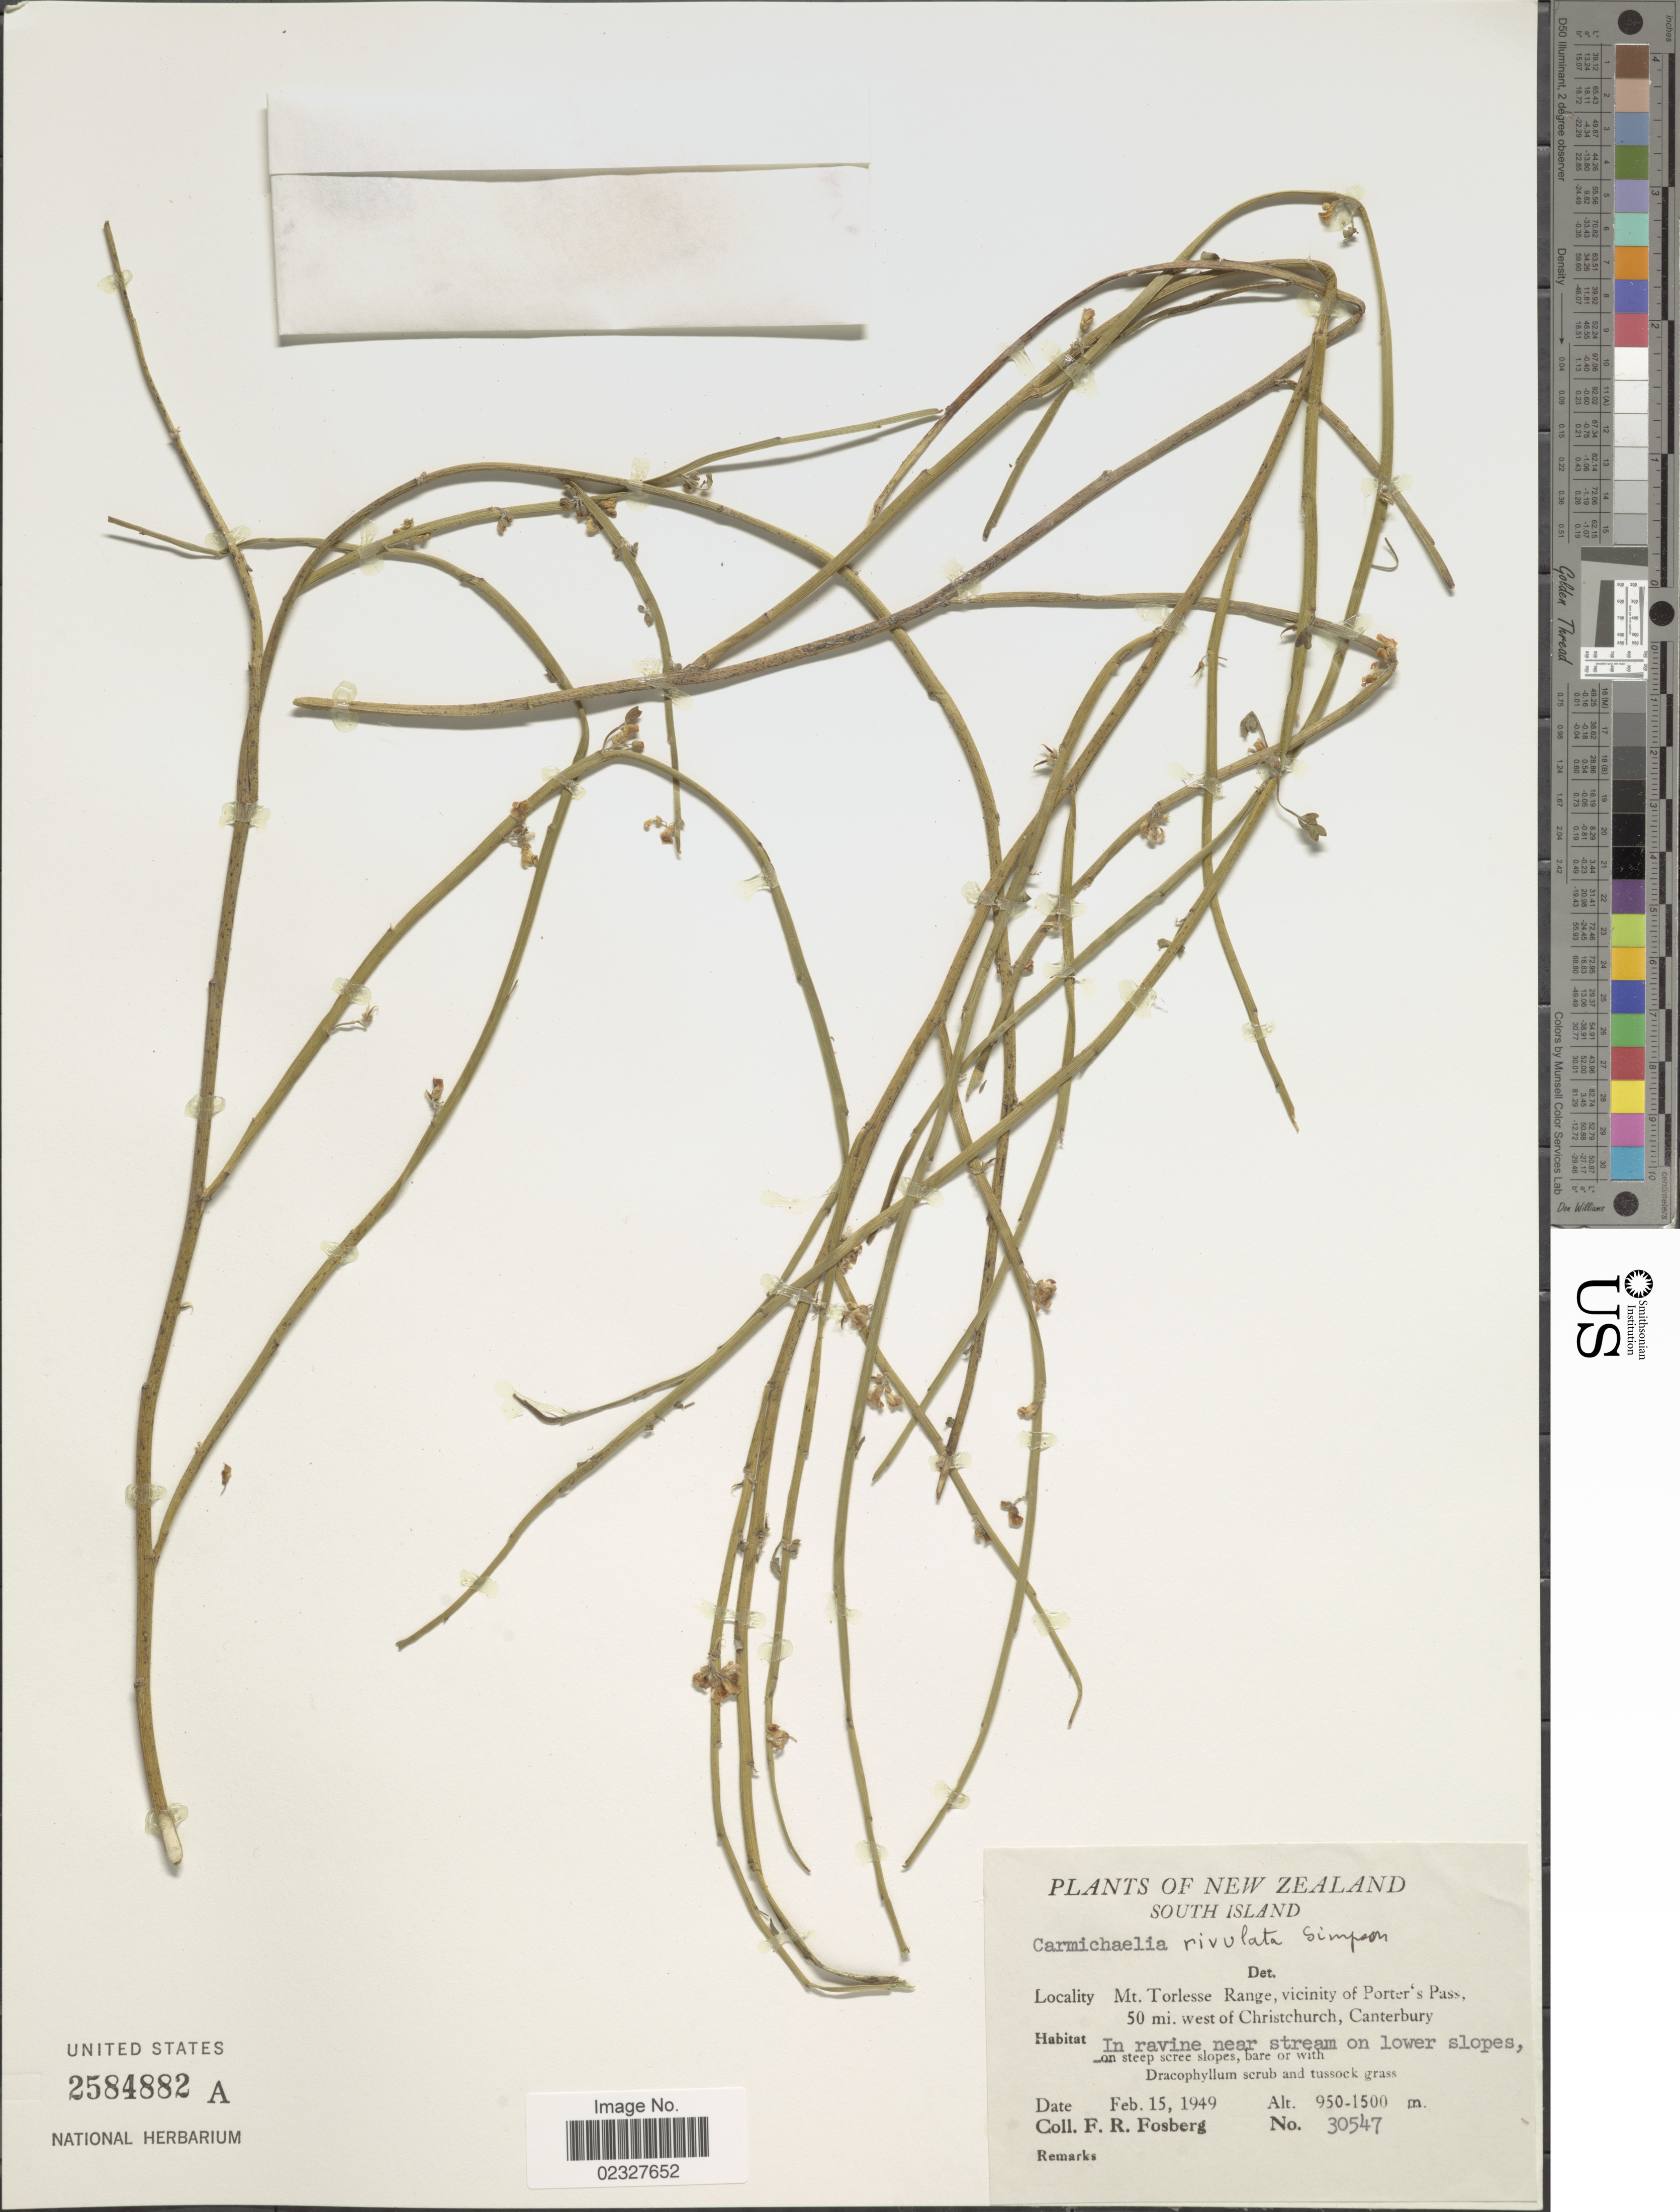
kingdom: Plantae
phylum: Tracheophyta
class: Magnoliopsida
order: Fabales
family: Fabaceae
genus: Carmichaelia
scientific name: Carmichaelia rivulata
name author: G. Simpson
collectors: F. R. Fosberg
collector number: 30547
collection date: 1949-02-15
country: New Zealand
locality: New Zealand, South Island. Mt. Torlesse range, vicinity of Porter's pass. 50 mi west of Christchurch, Canterbury.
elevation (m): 950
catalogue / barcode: US 2584882A